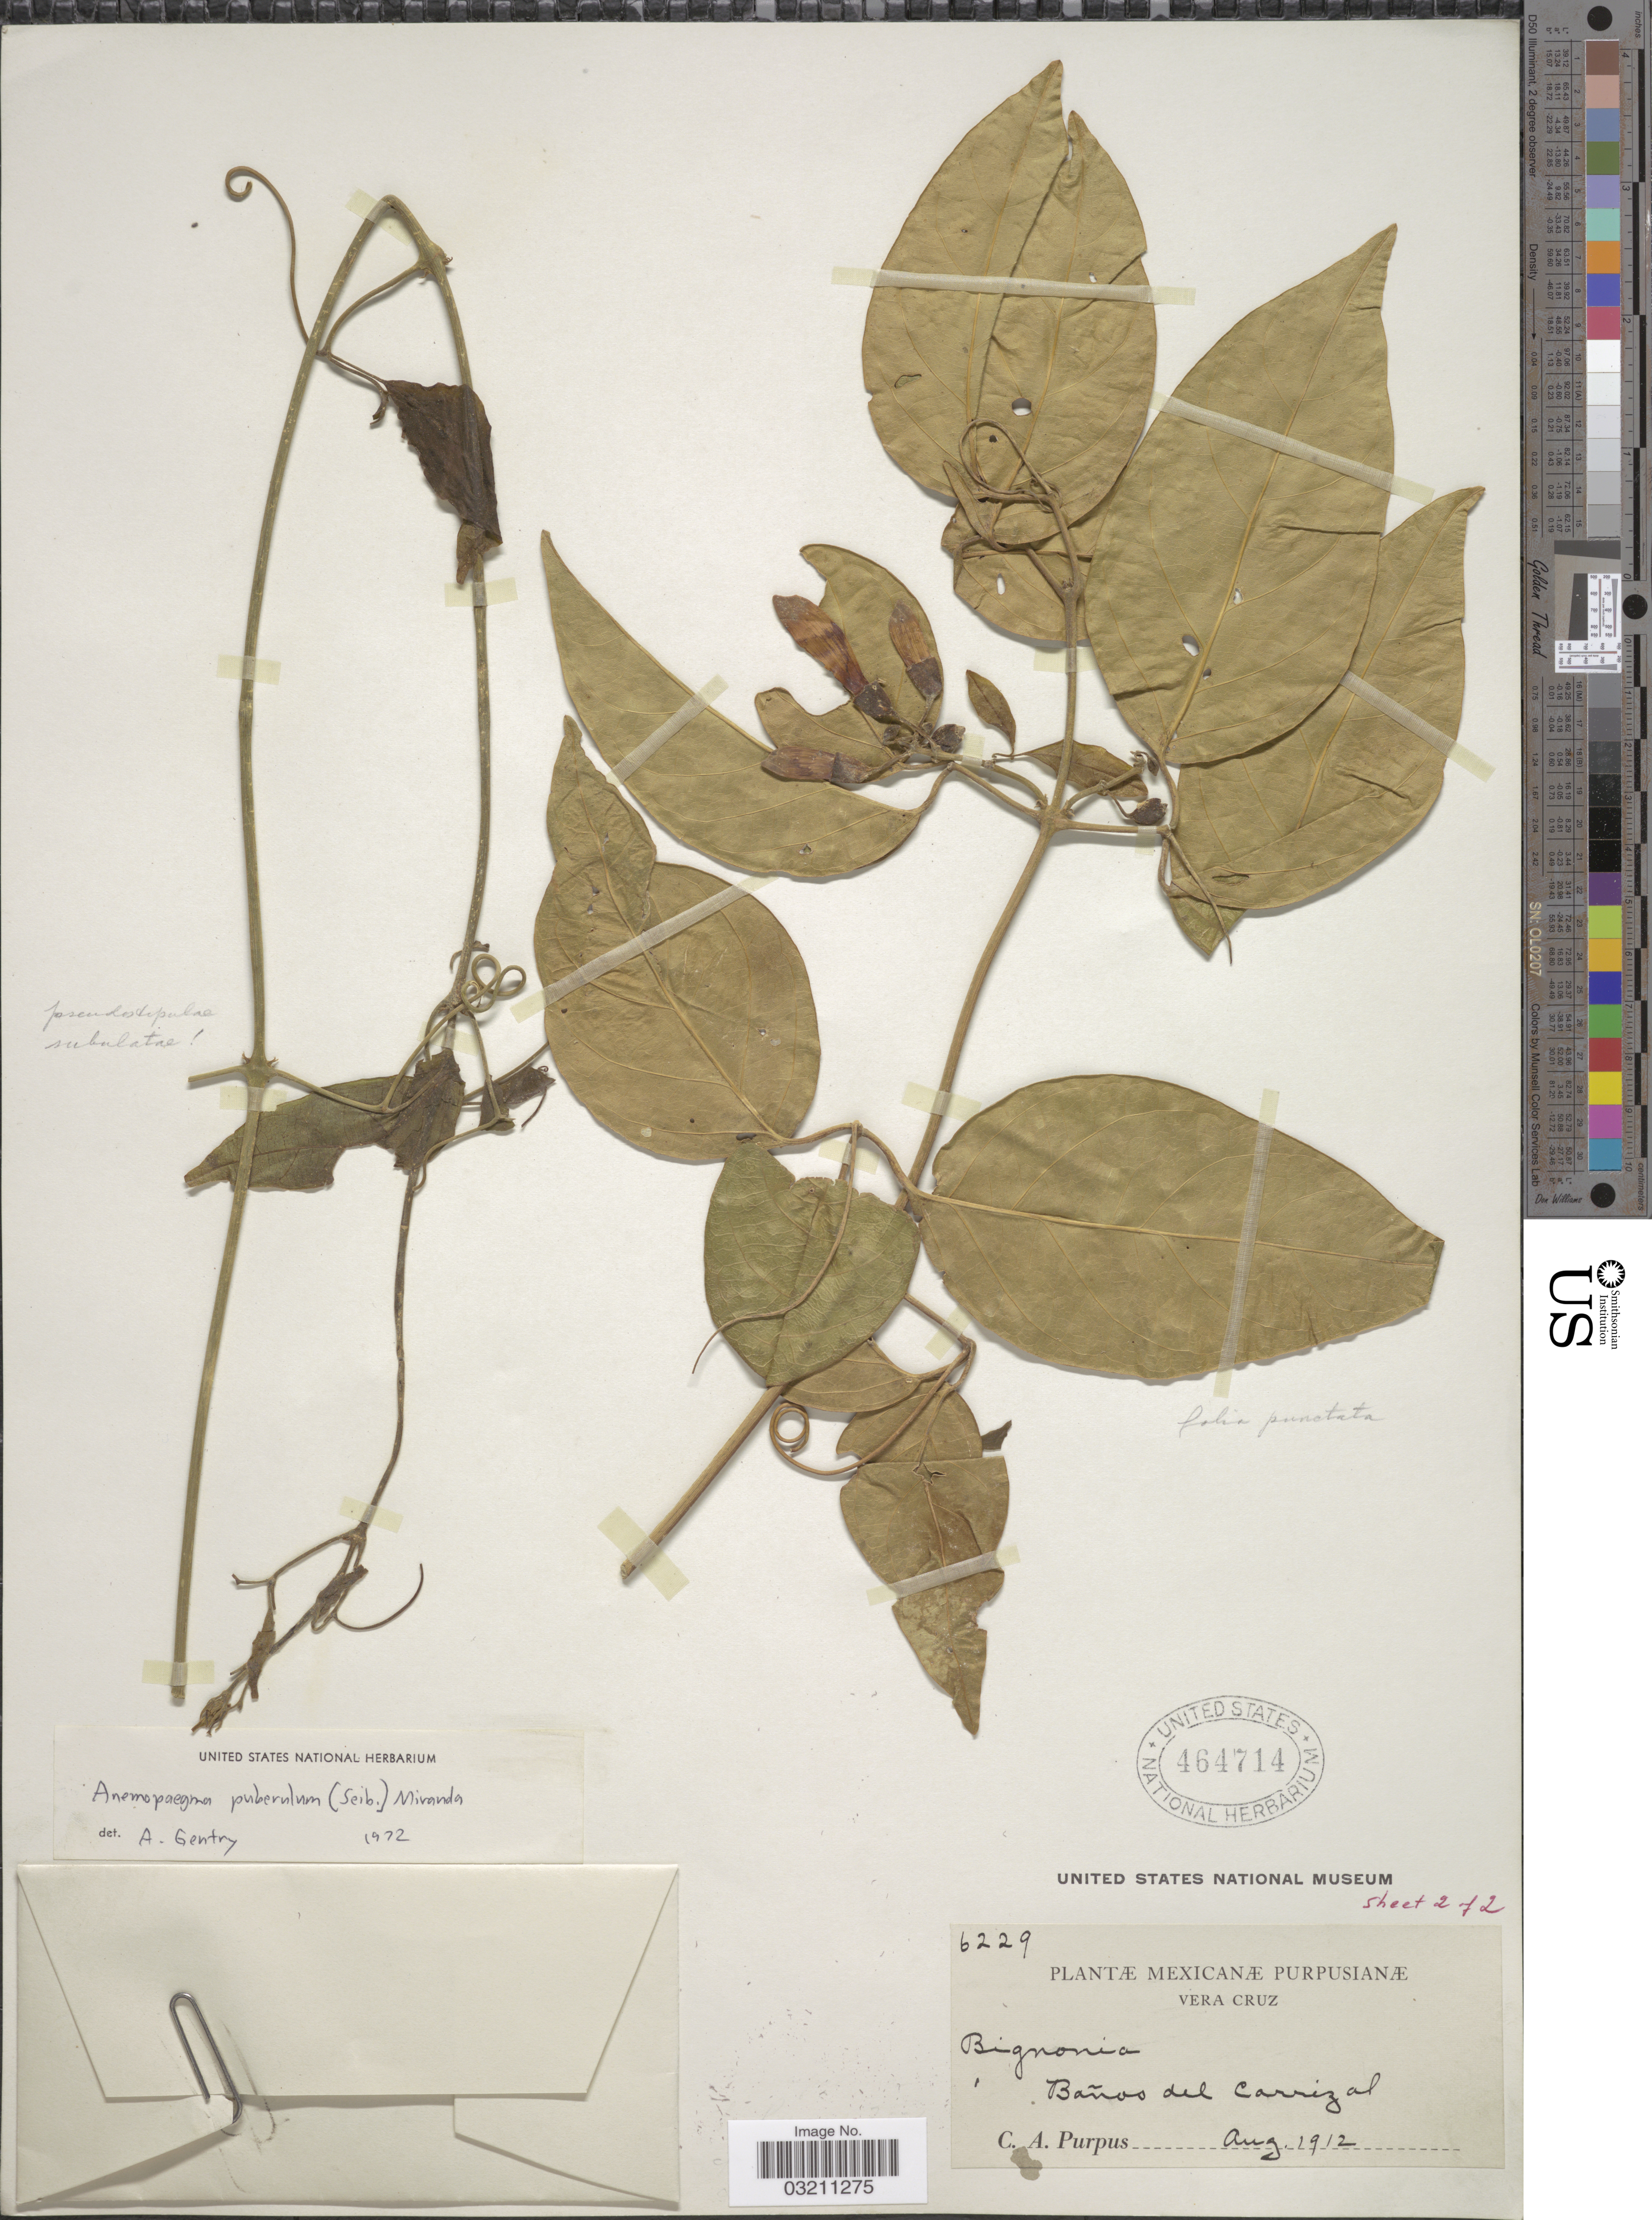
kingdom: Plantae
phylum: Tracheophyta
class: Magnoliopsida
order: Lamiales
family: Bignoniaceae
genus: Anemopaegma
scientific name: Anemopaegma puberulum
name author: (Seibert) Miranda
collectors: C. A. Purpus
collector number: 6229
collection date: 1912-08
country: Mexico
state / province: Veracruz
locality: Vera Cruz. Baños del Carrizal.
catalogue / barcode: US 464714